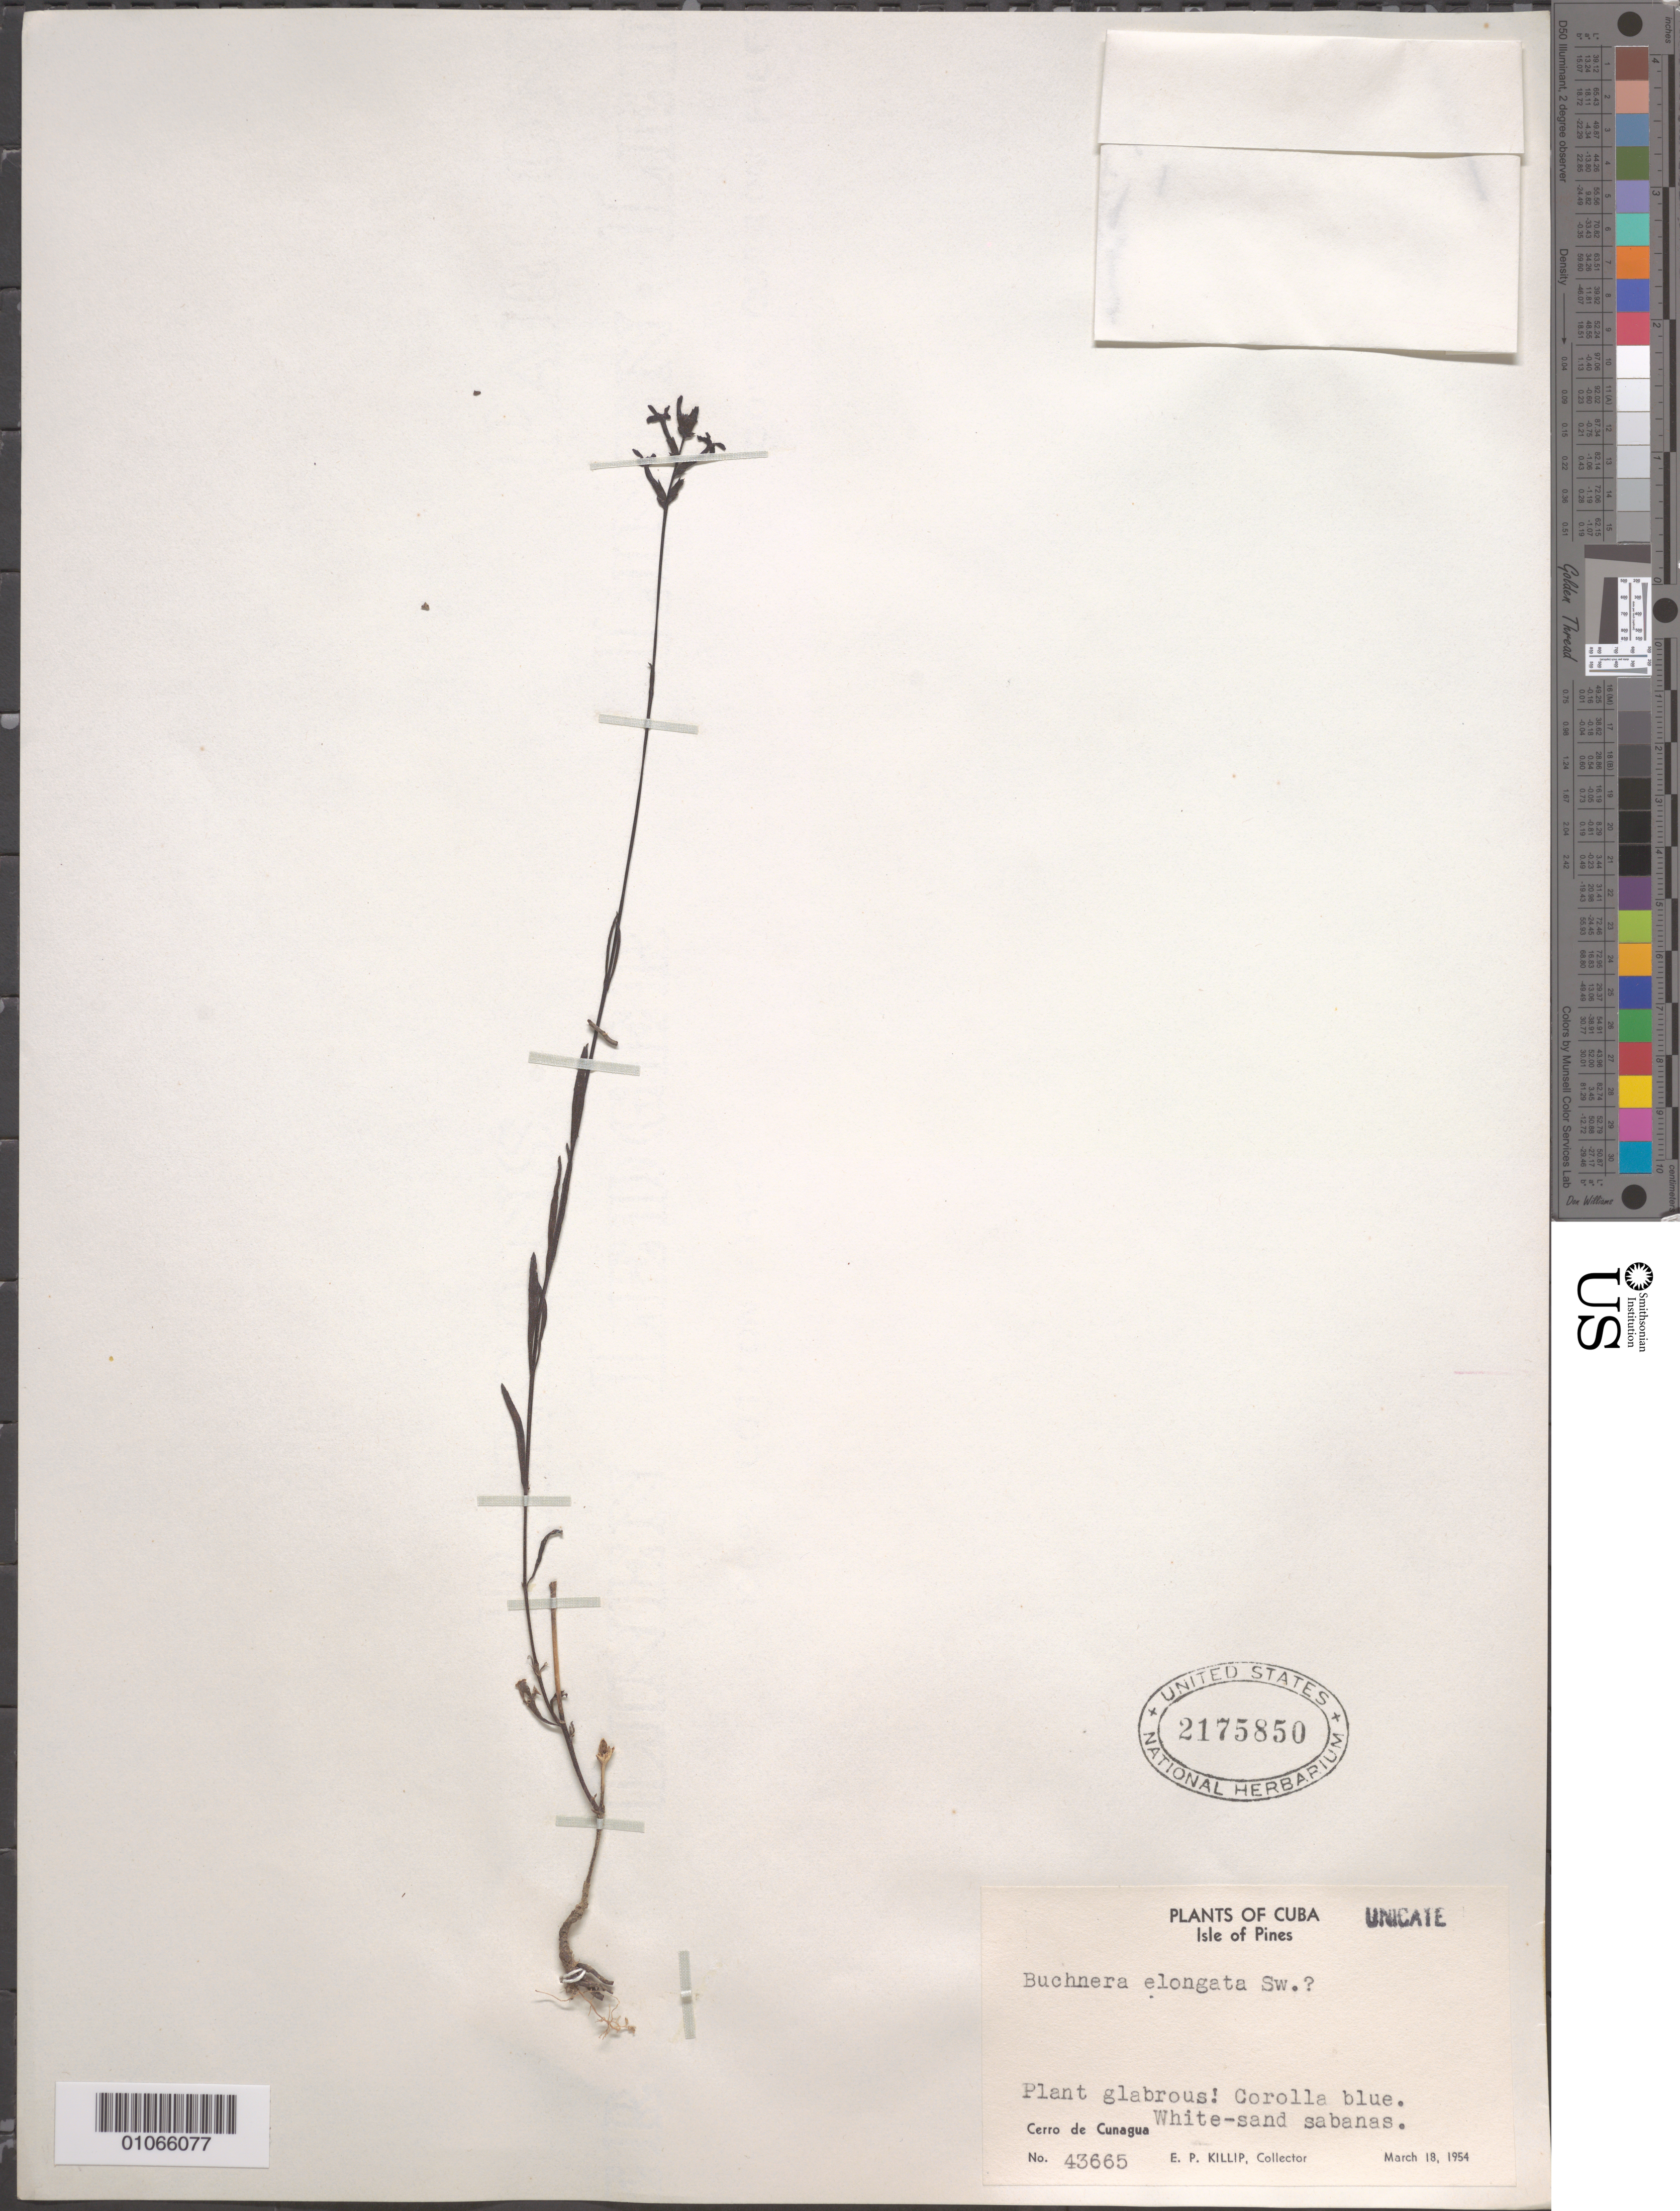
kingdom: Plantae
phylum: Tracheophyta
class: Magnoliopsida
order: Lamiales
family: Orobanchaceae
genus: Buchnera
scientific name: Buchnera elongata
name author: Sw.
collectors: E. P. Killip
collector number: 43665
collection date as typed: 18 Mar 1954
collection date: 1954-03-18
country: Cuba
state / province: Isla de La Juventud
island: Isla de la Juventud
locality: Isle of Pines, Cerro de Cunugua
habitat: White-sand sabanas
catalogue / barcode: US 2175850